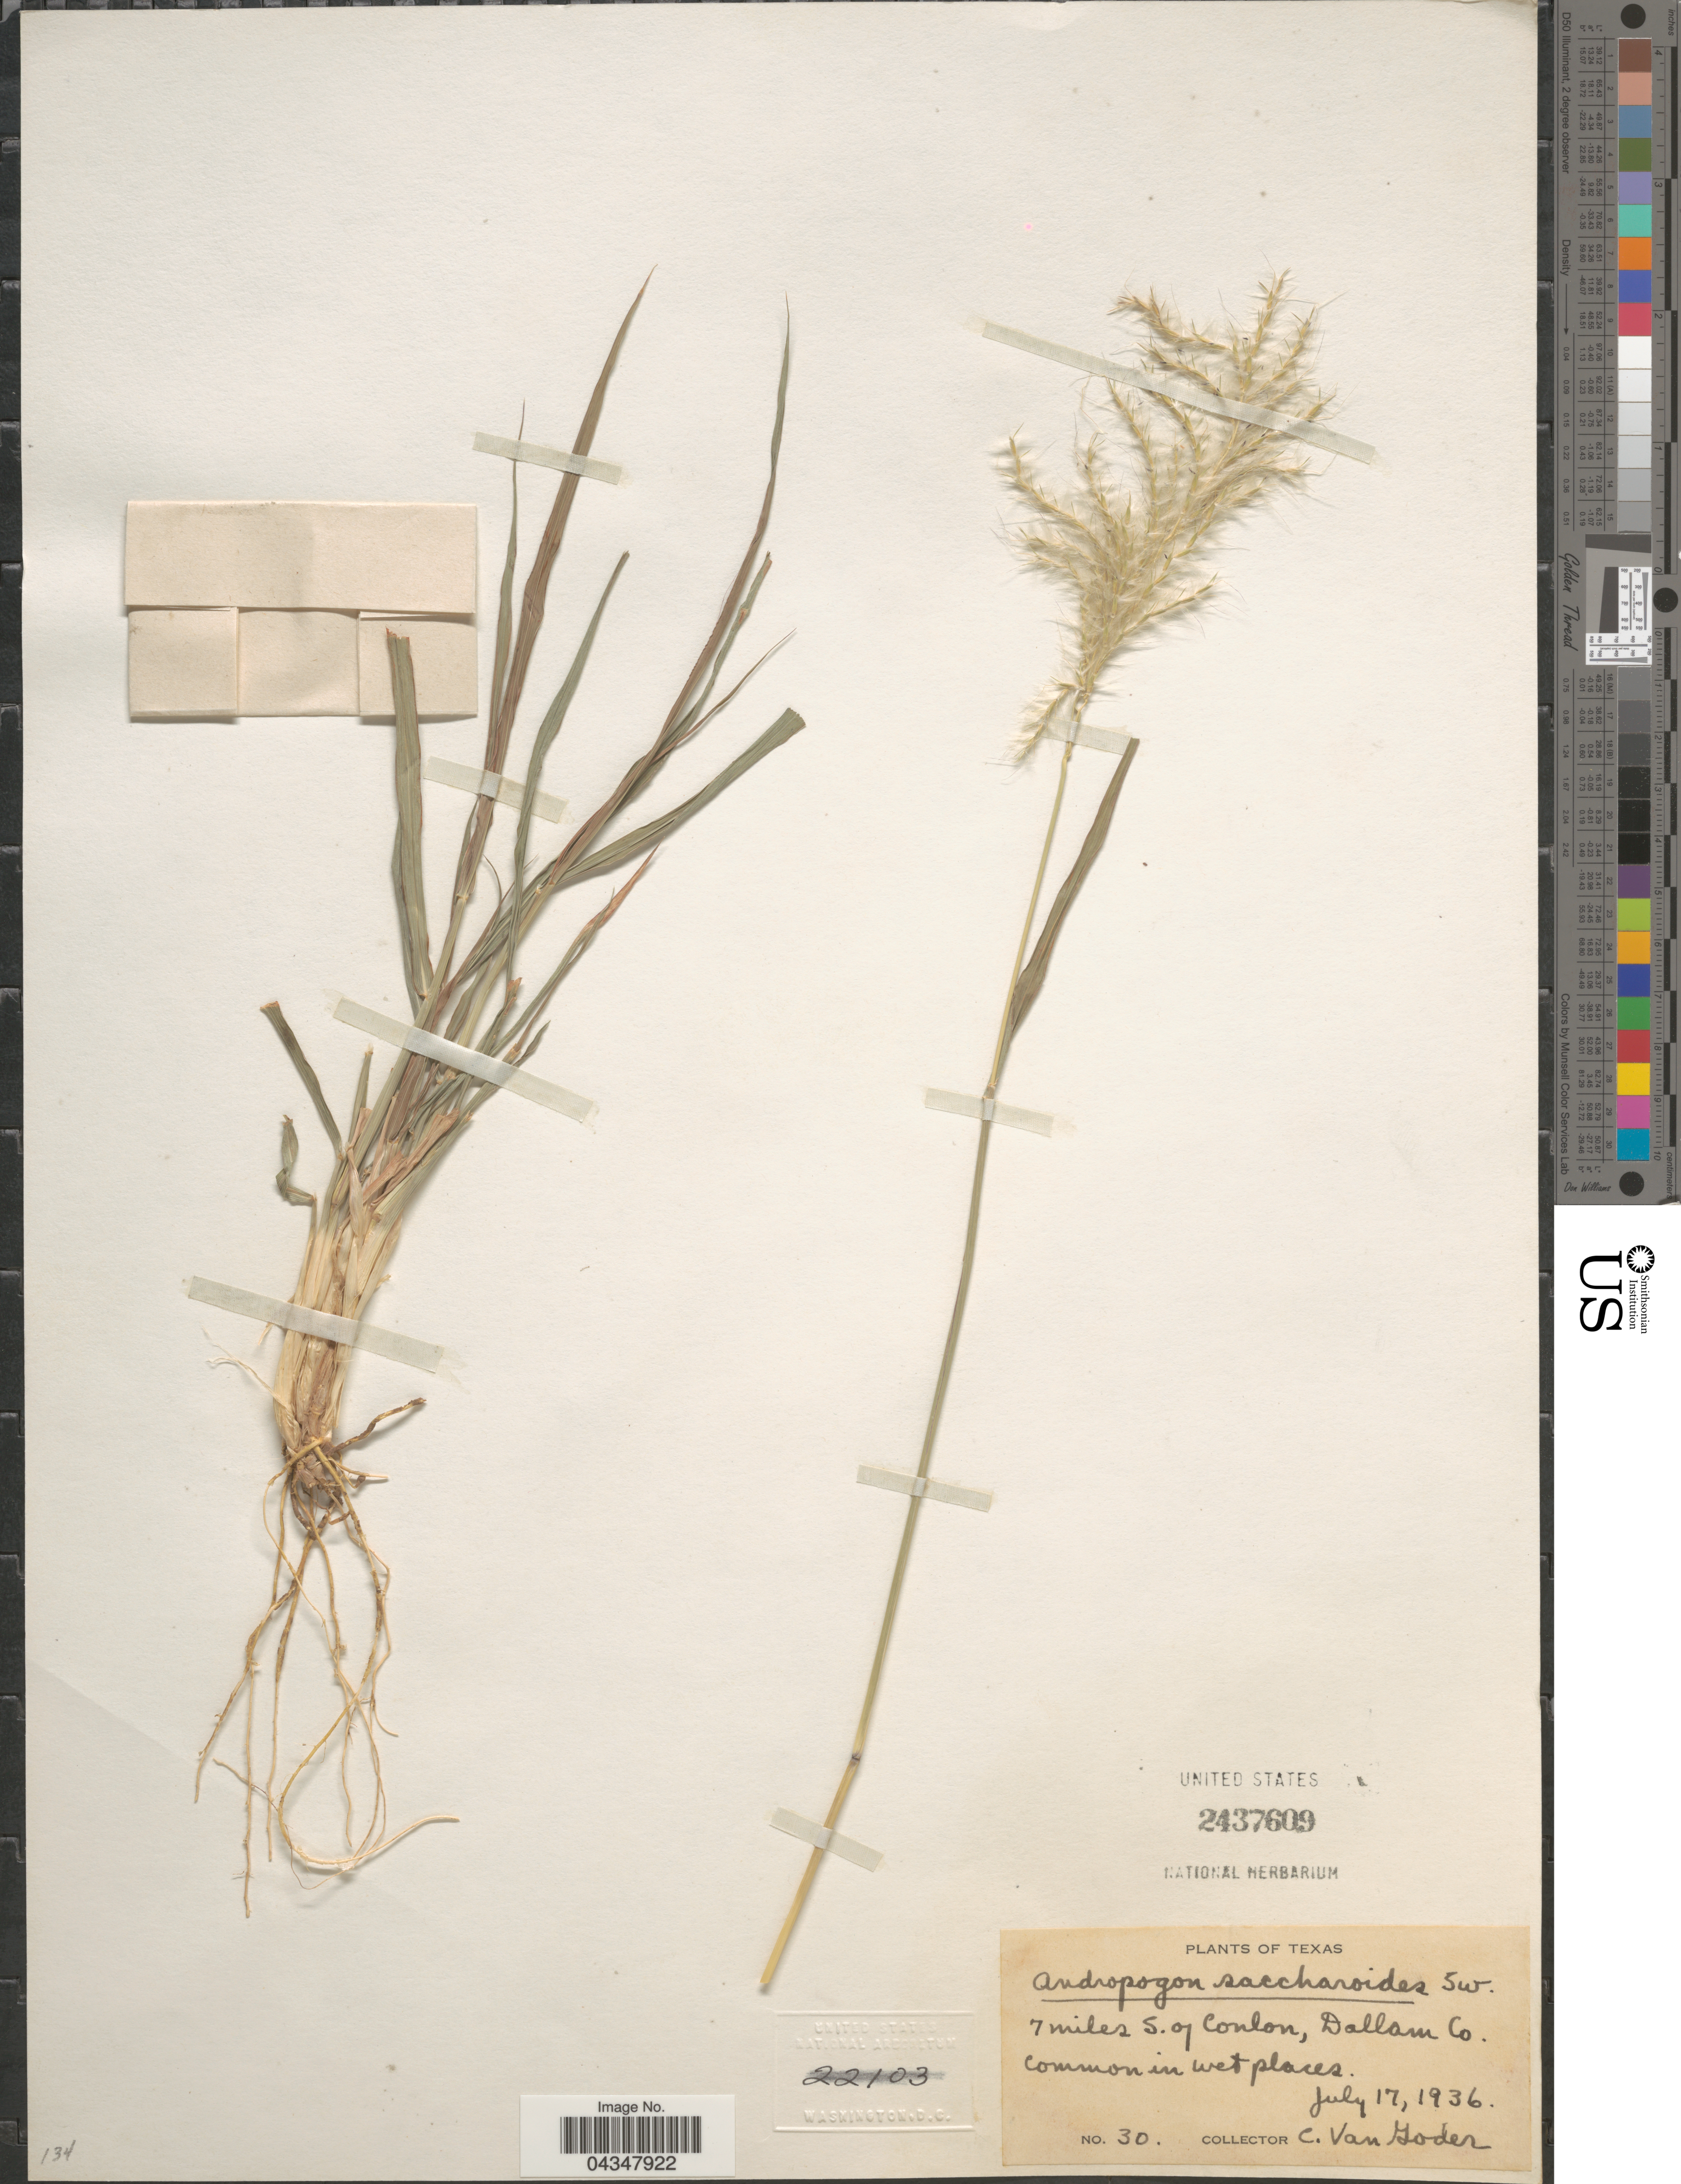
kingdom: Plantae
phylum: Tracheophyta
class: Liliopsida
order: Poales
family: Poaceae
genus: Bothriochloa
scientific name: Bothriochloa saccharoides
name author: (Sw.) Rydb.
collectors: C. Van Gorder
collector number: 30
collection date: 1936-07-17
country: United States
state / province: Texas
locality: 7 miles S. of Conlon, Dallam Co.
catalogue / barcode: US 2437609